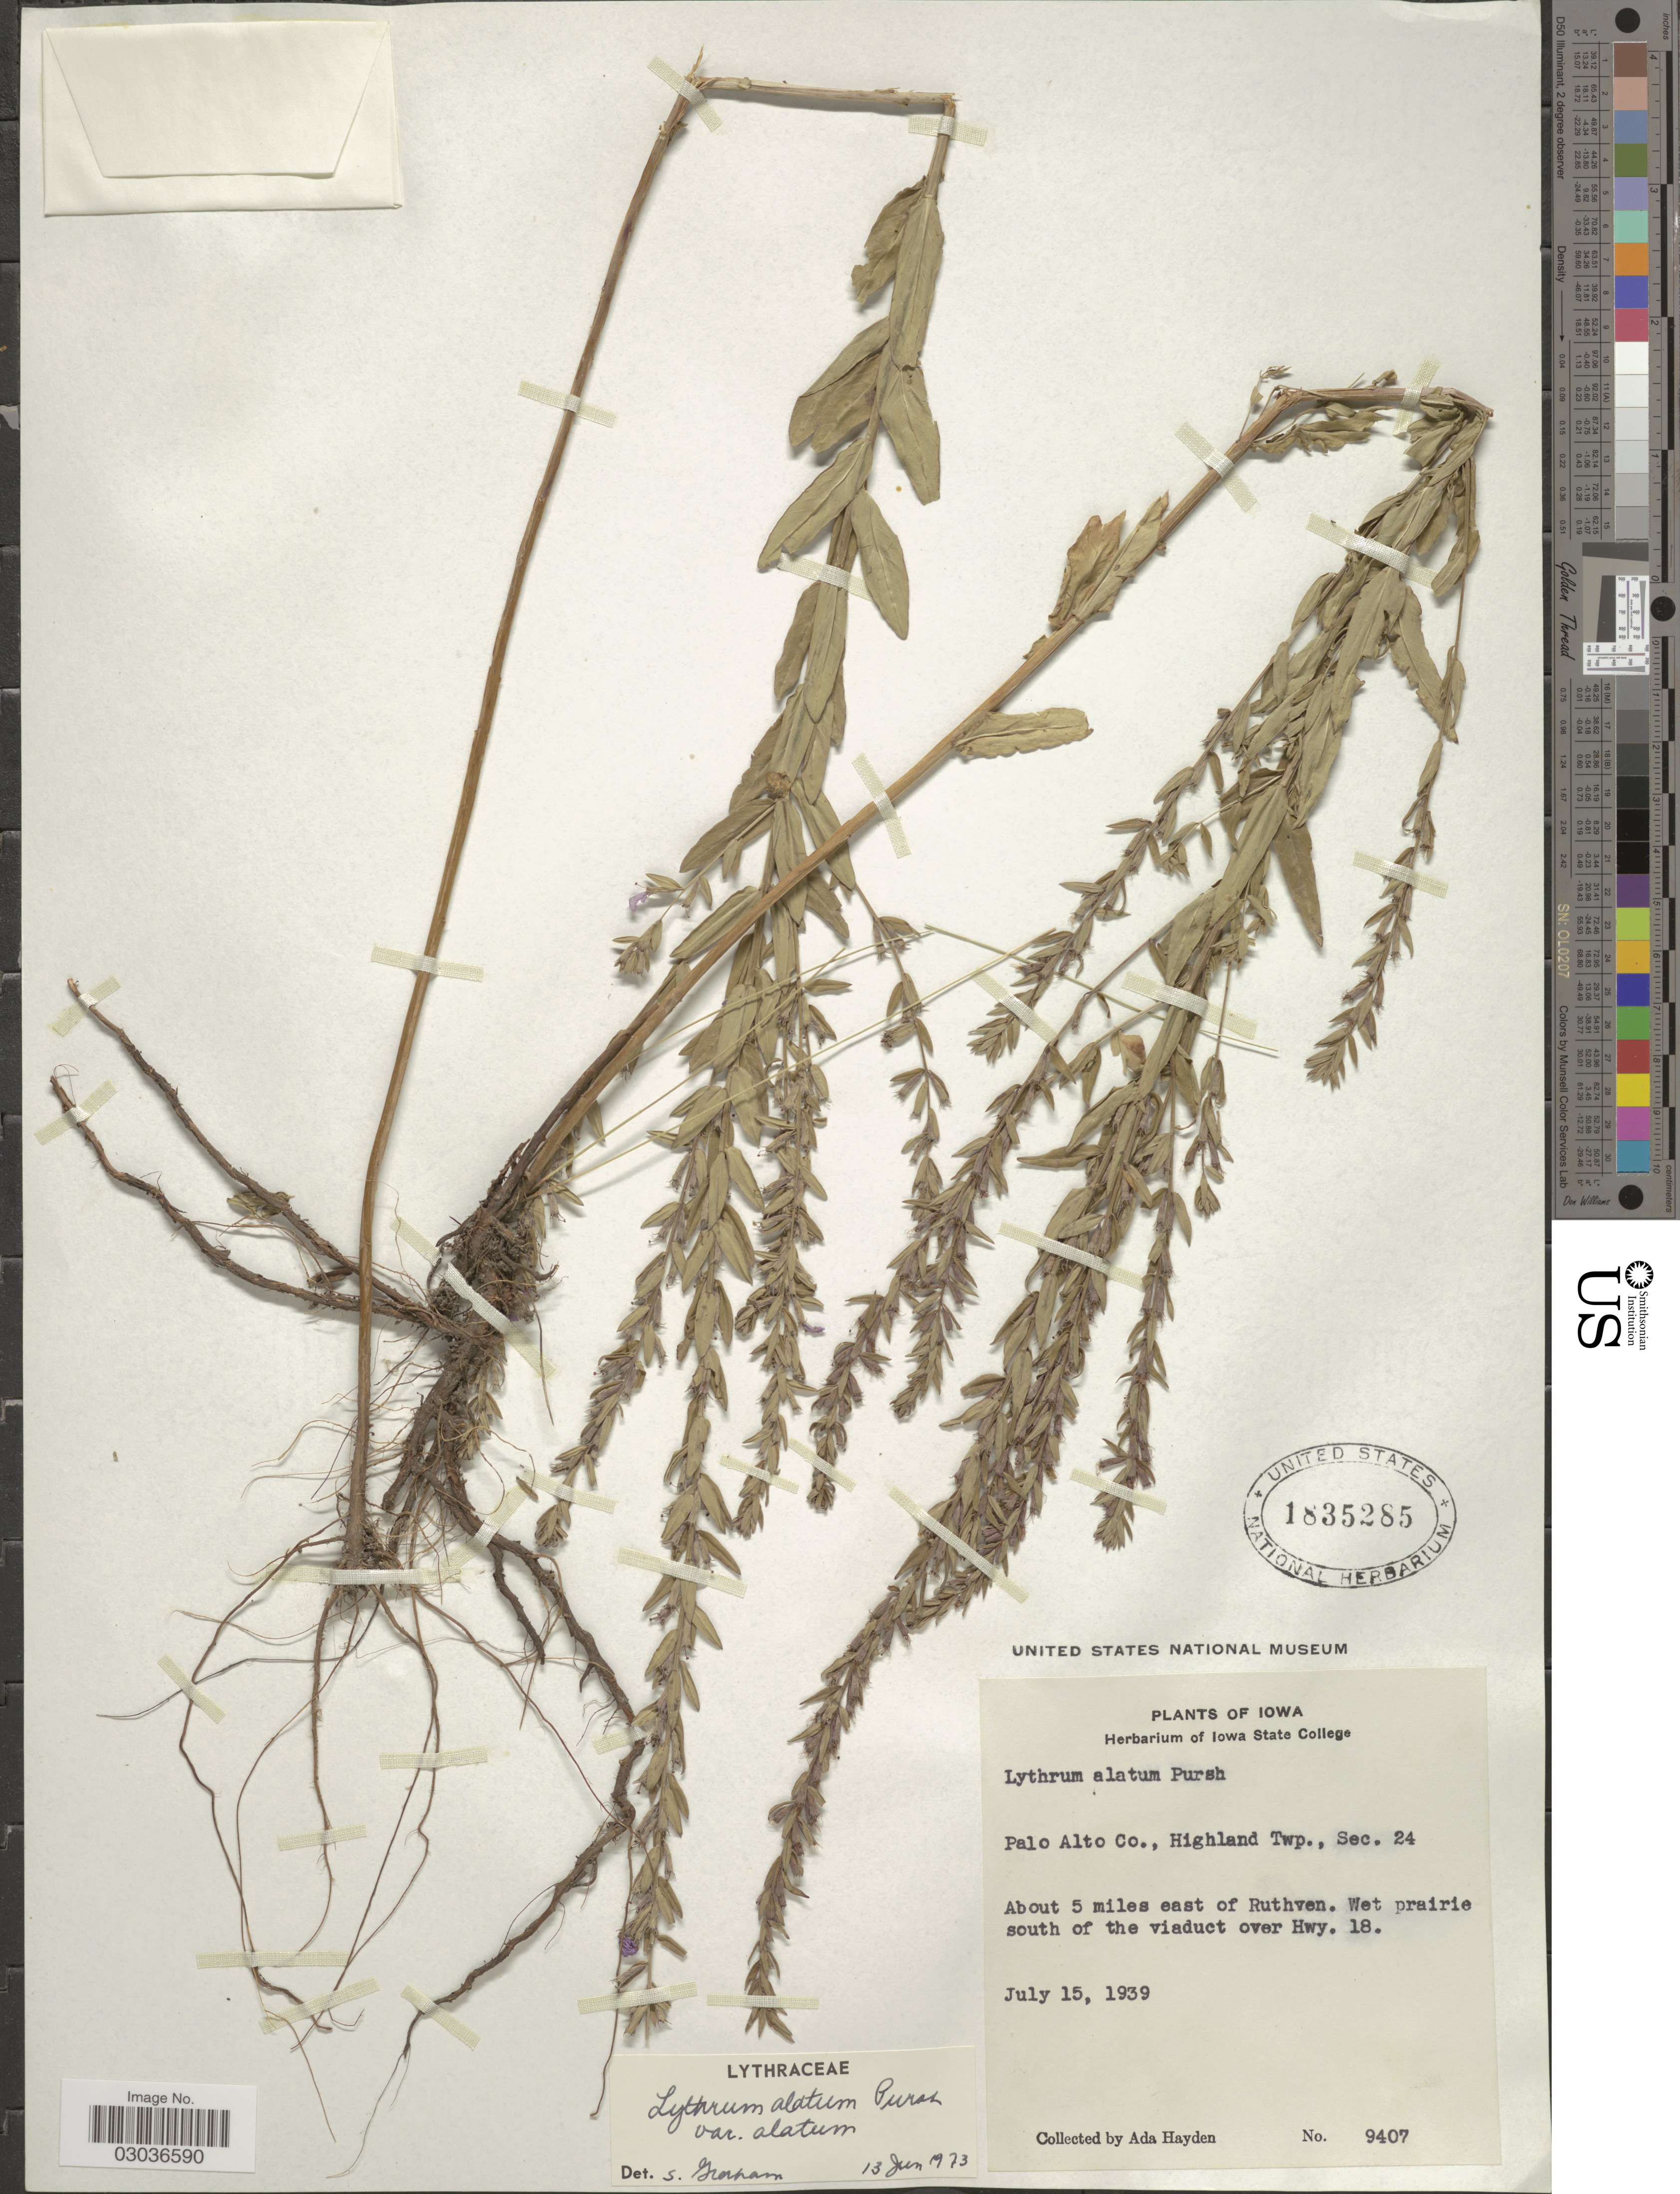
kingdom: Plantae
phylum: Tracheophyta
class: Magnoliopsida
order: Myrtales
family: Lythraceae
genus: Lythrum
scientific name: Lythrum alatum var. alatum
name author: Pursh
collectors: Ada Hayden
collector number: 9407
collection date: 1939-07-15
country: United States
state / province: Iowa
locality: Palo Alto Co., Highland Twp., Sec. 24. About 5 miles east of Ruthven. Wet prairie south of the viaduct over Hwy. 18.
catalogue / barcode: US 1835285